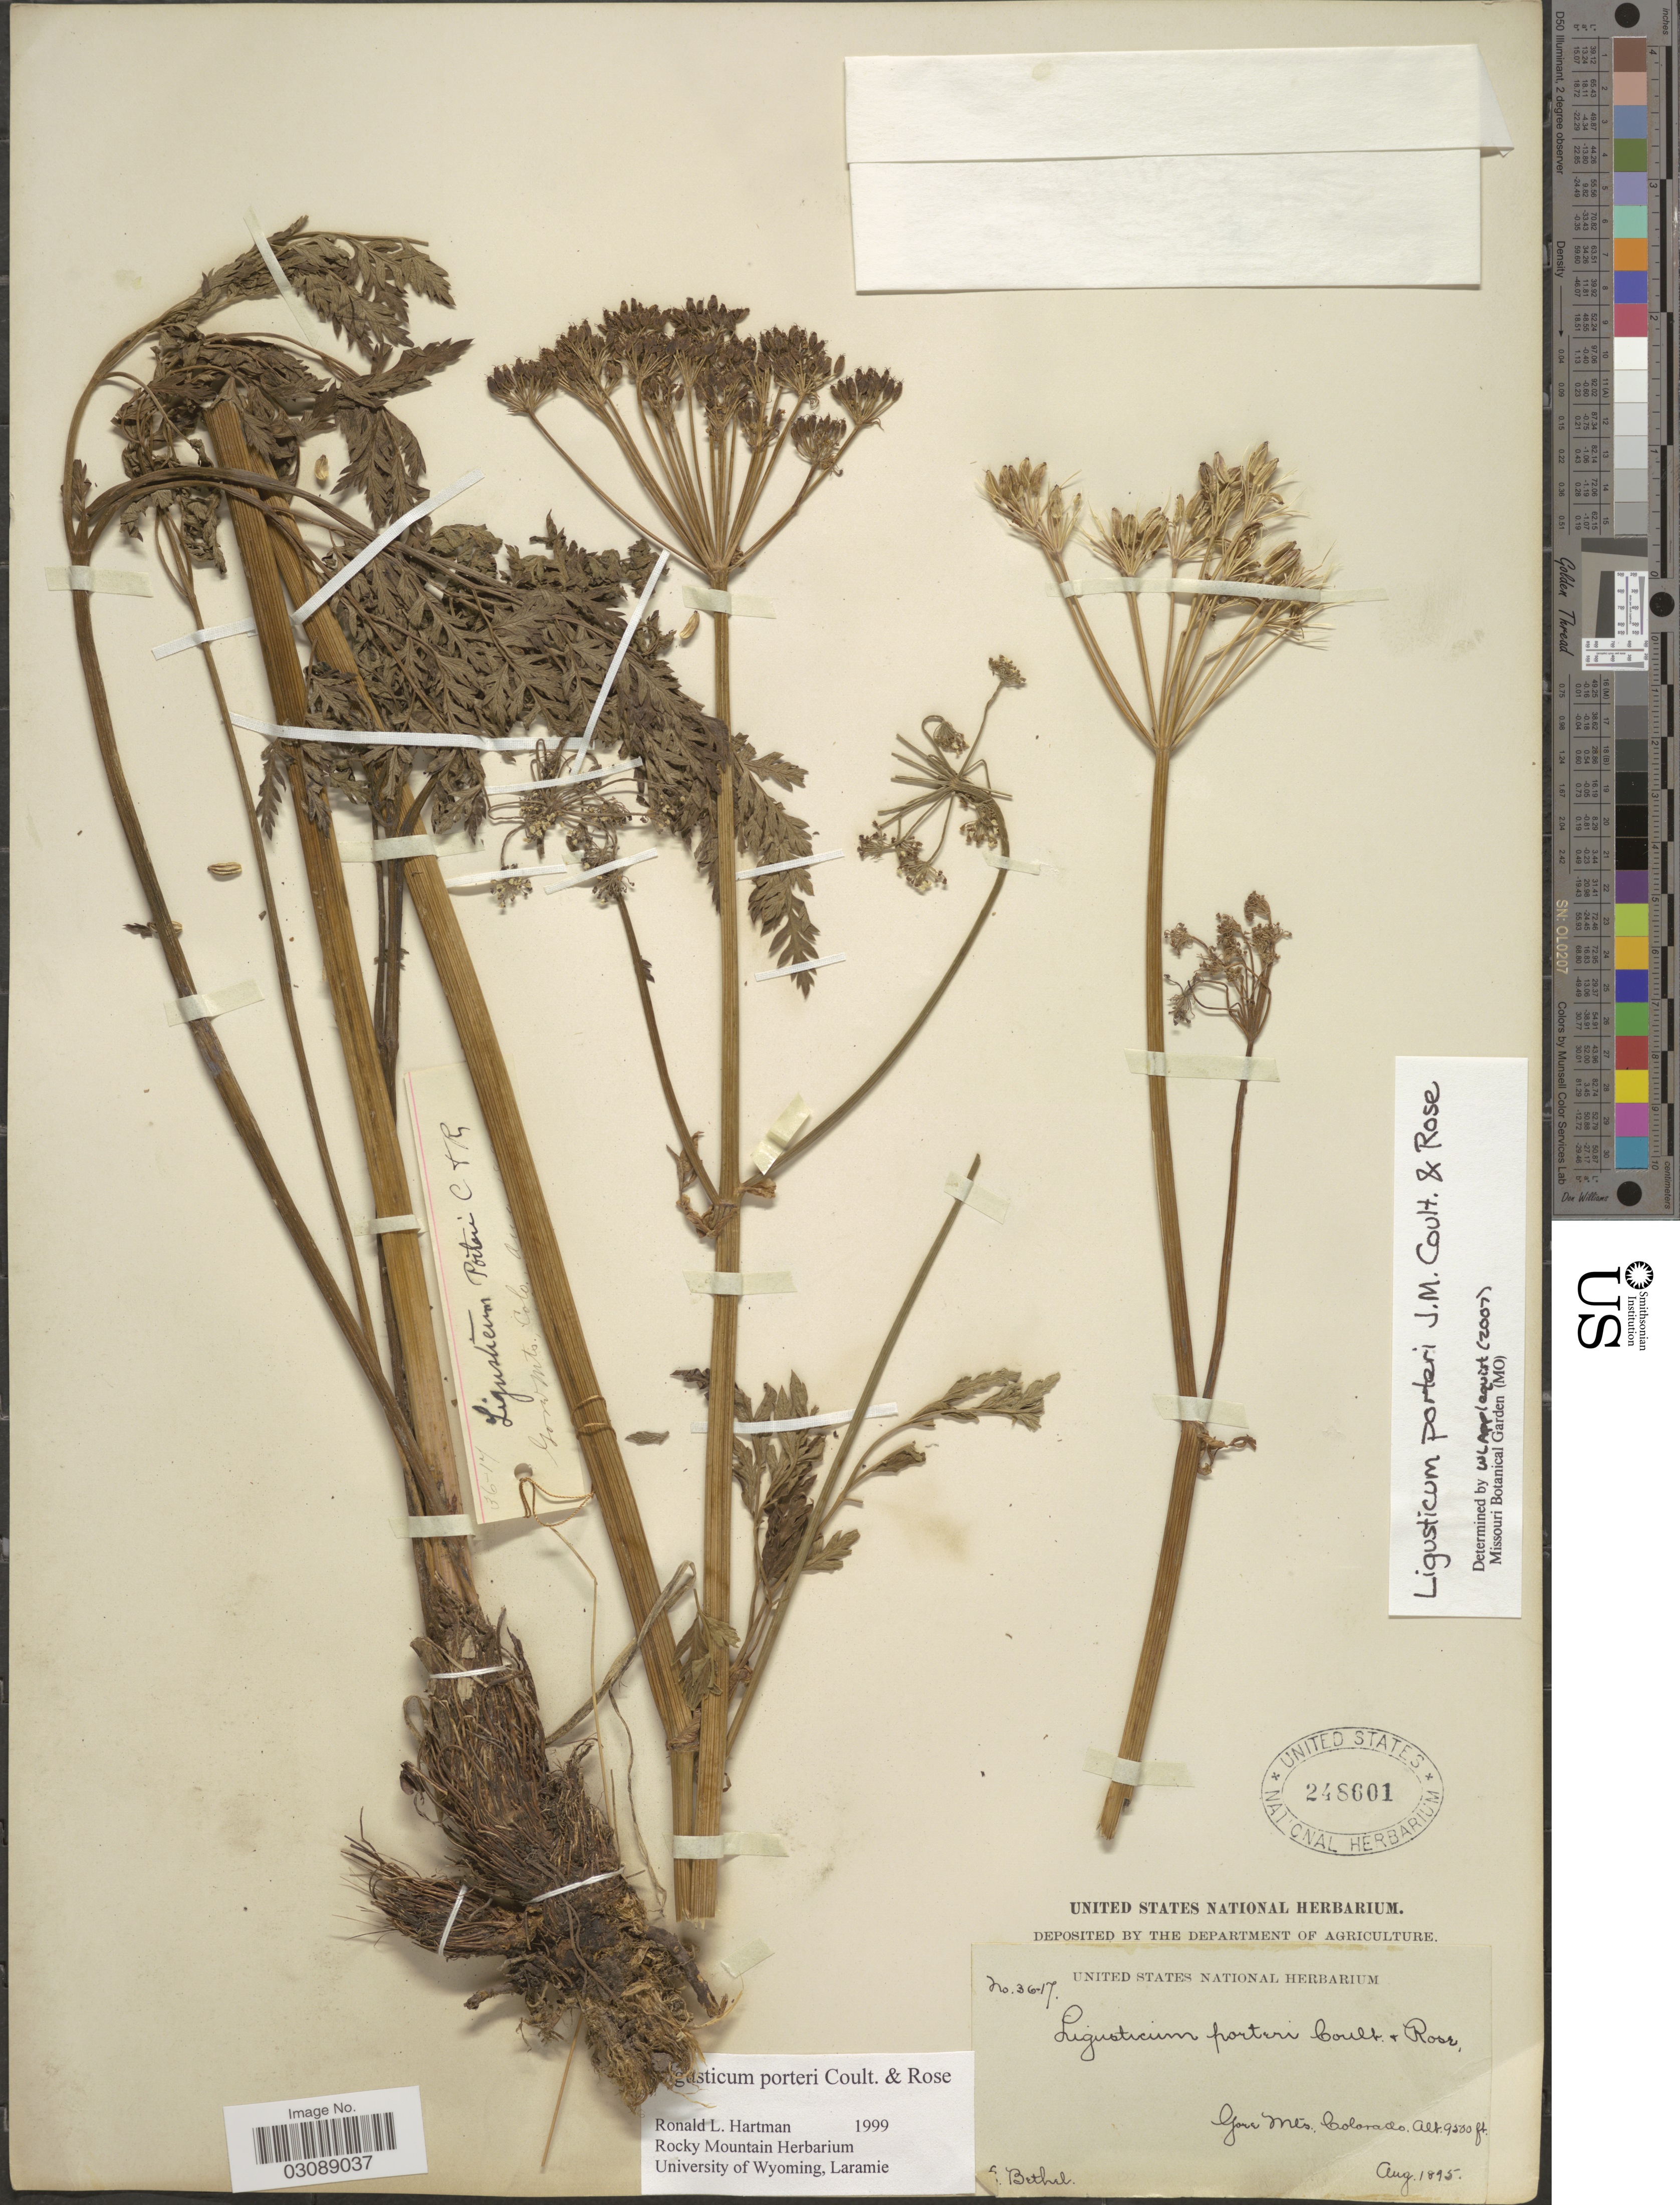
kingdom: Plantae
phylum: Tracheophyta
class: Magnoliopsida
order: Apiales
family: Apiaceae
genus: Ligusticum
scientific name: Ligusticum porteri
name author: J.M. Coult. & Rose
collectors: E. Bethel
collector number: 3617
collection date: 1895-08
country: United States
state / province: Colorado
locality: Gore Mts.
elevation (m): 2896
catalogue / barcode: US 248601